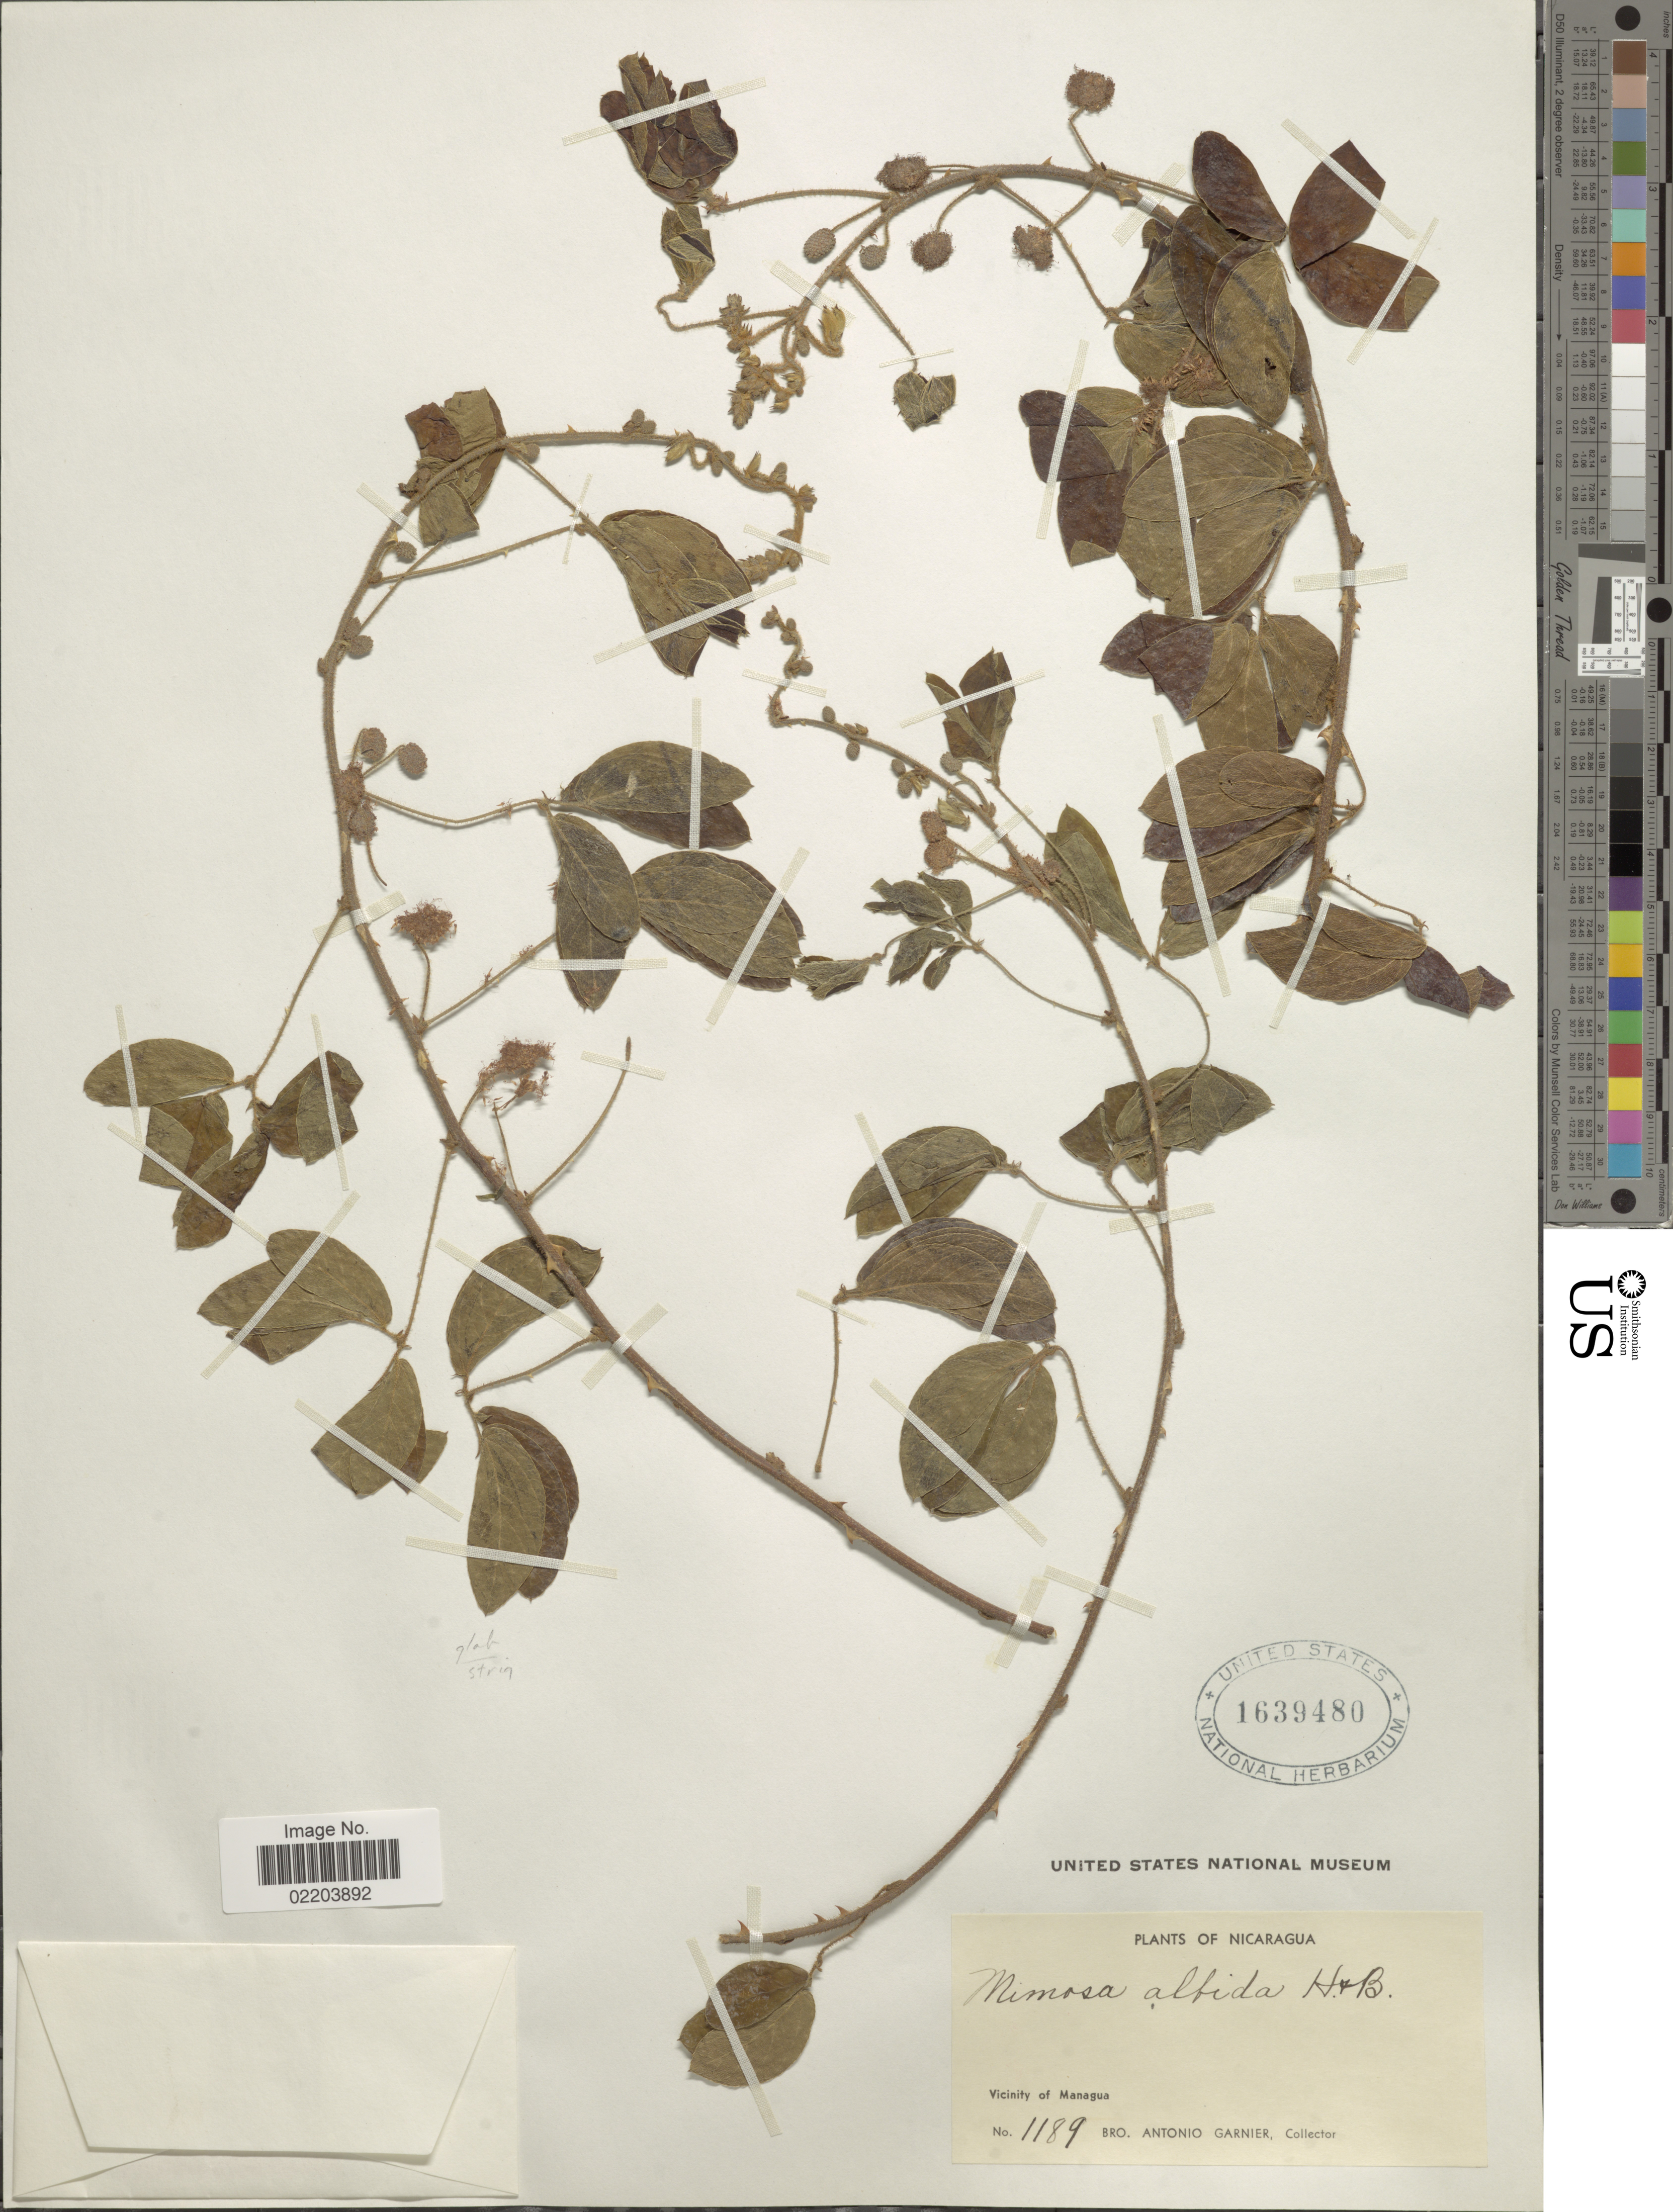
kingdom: Plantae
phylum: Tracheophyta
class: Magnoliopsida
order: Fabales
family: Fabaceae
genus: Mimosa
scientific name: Mimosa albida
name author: Humb. & Bonpl. ex Willd.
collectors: Bro. A. Garnier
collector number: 1189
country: Nicaragua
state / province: Managua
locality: Vicinity of Managau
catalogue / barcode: US 1639480